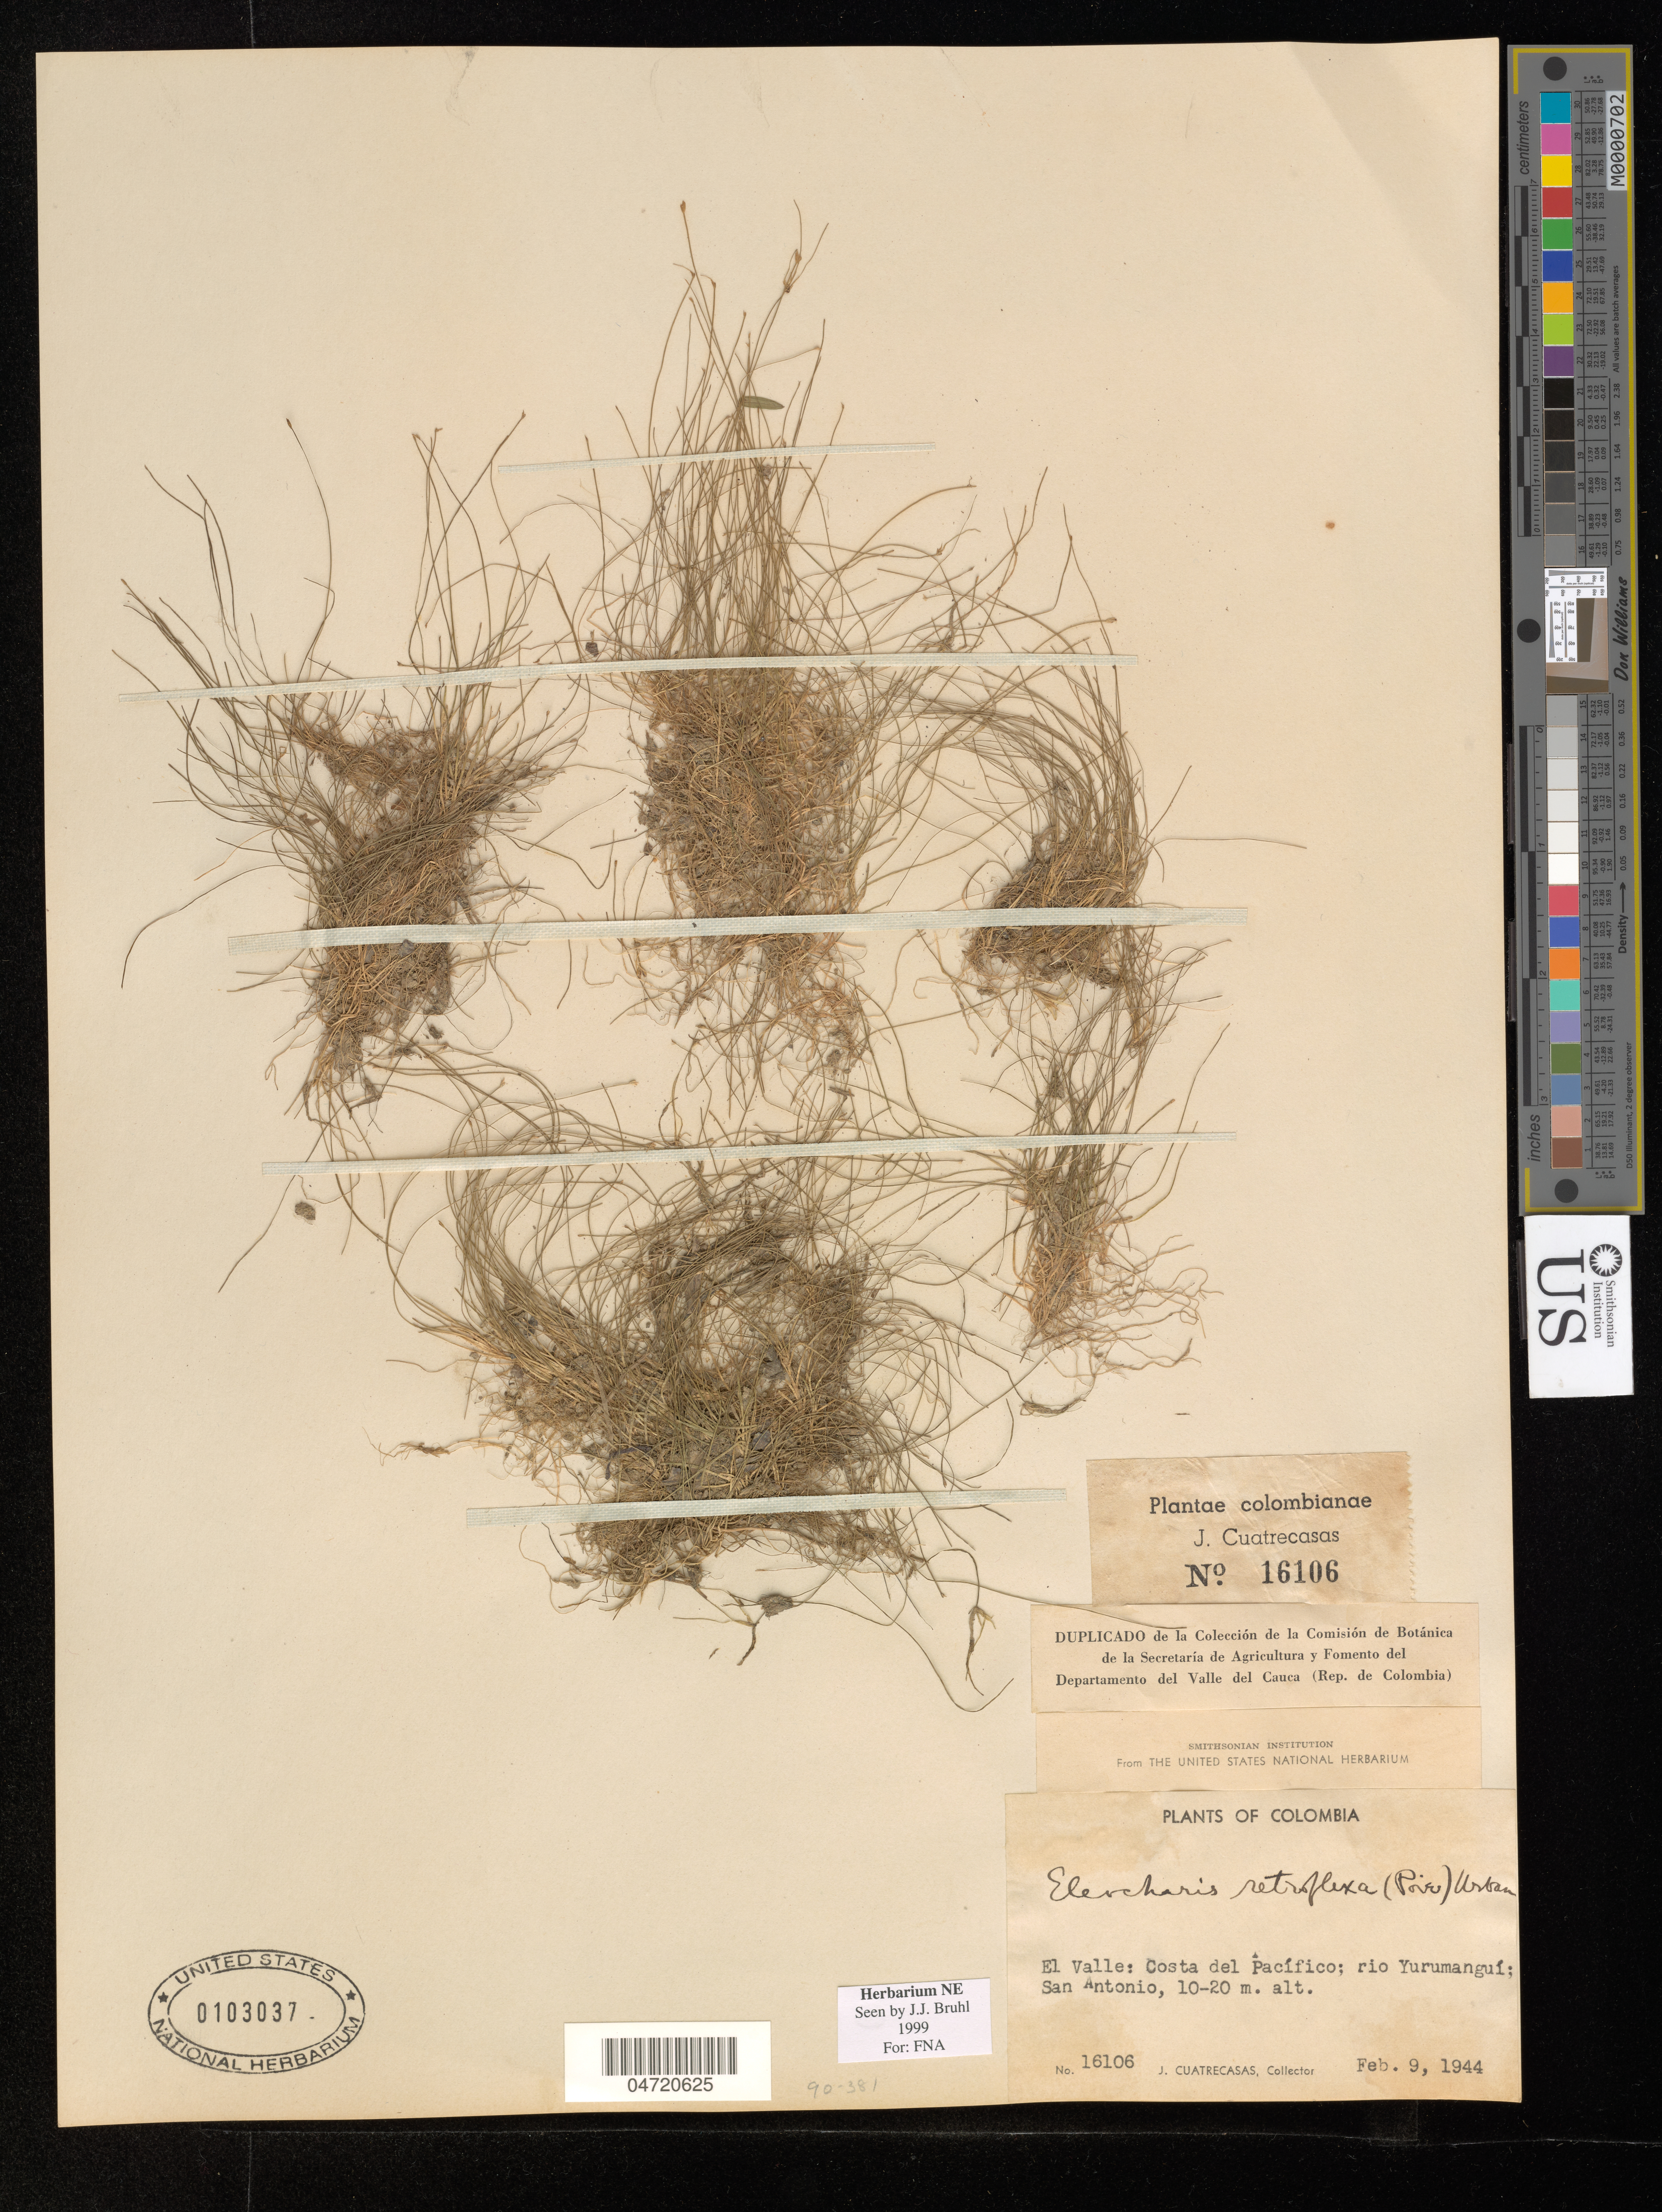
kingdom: Plantae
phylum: Tracheophyta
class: Liliopsida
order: Poales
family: Cyperaceae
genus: Eleocharis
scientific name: Eleocharis retroflexa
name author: (Poir.) Urb.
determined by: Bruhl, J. J., (NE), University of New England (AUSTRALIA)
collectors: J. Cuatrecasas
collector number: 16106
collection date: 1944-02-09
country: Colombia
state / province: Valle del Cauca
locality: Departamento del Valle. Costa del Pacífico; río Yurumanguí: San Antonio.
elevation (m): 10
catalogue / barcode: US 103037